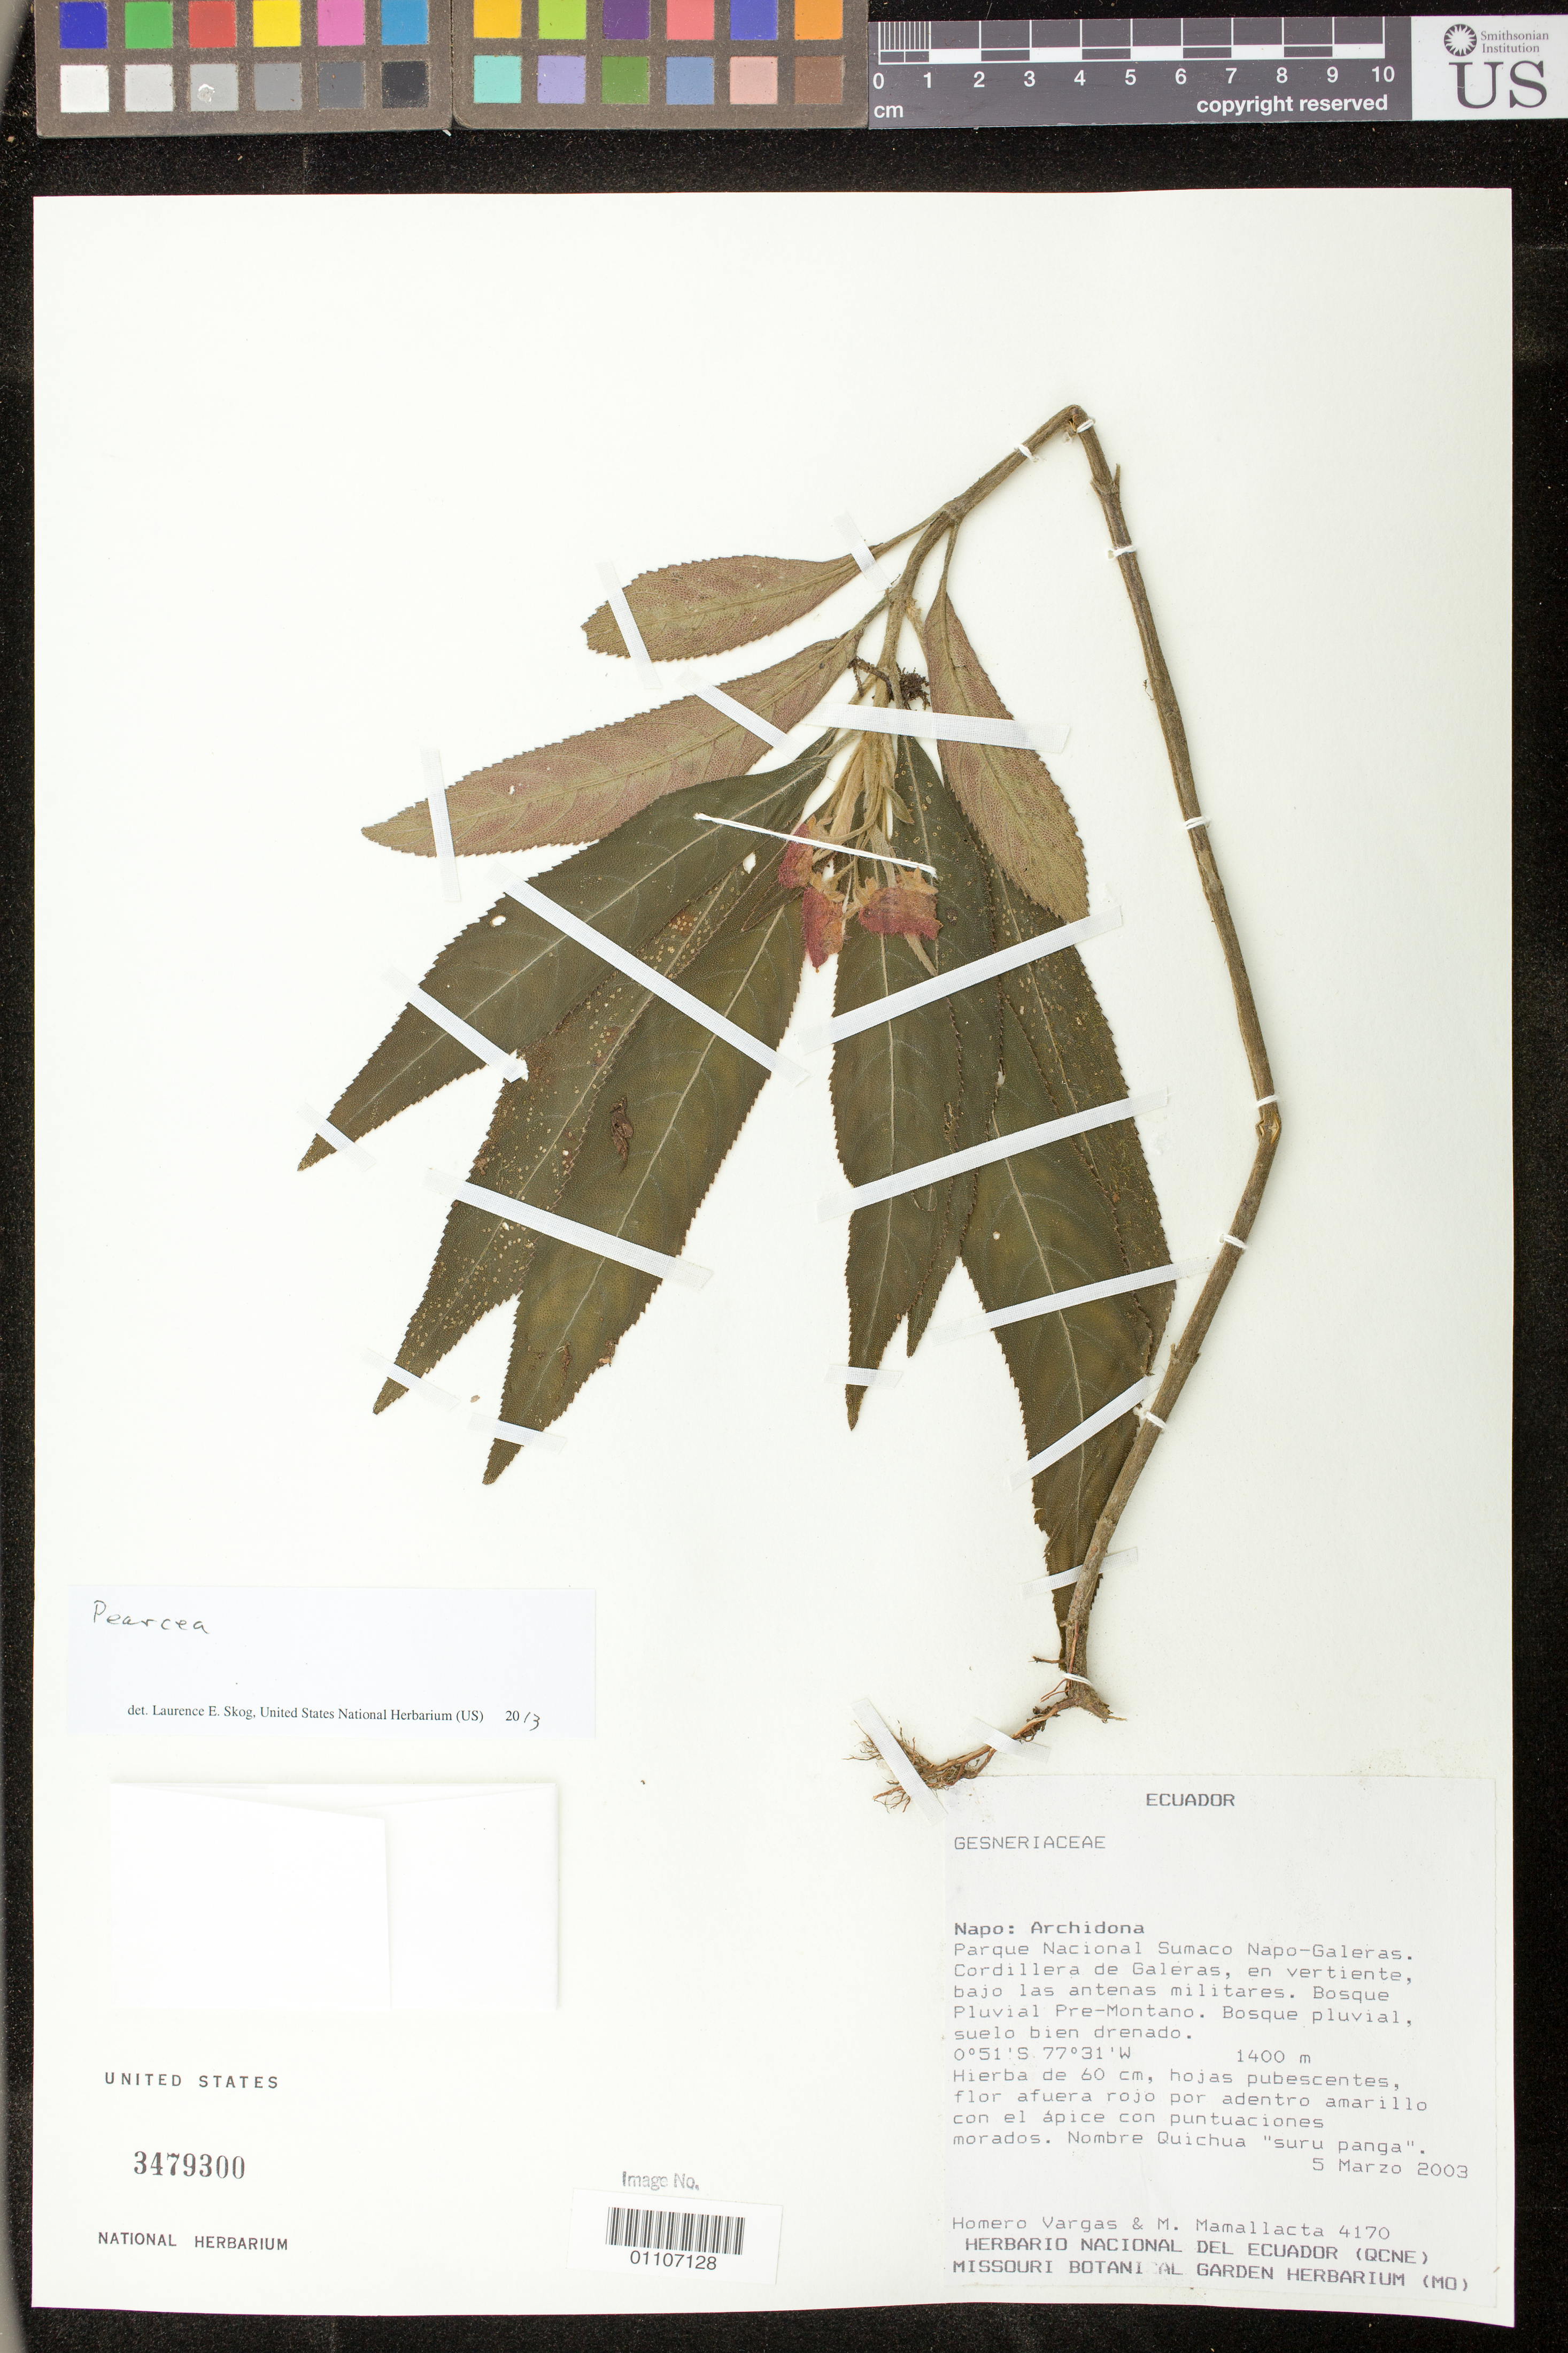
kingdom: Plantae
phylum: Tracheophyta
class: Magnoliopsida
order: Lamiales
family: Gesneriaceae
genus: Pearcea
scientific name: Pearcea sprucei var. sprucei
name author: (Britton ex Rusby) L.P. Kvist & L.E. Skog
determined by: Skog, Laurence E.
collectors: H. Vargas & M. Mamallacta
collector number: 4170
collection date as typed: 05 Mar 2003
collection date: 2003-03-05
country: Ecuador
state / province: Napo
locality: Napo: Archidona. Parque Nacional Sumaco Napo-Galeras. Cordillera de Galeras, en vertiente, bajo las antenas militares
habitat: Bosque pluvial, suelo bien drenado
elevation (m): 1400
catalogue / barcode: US 3479300